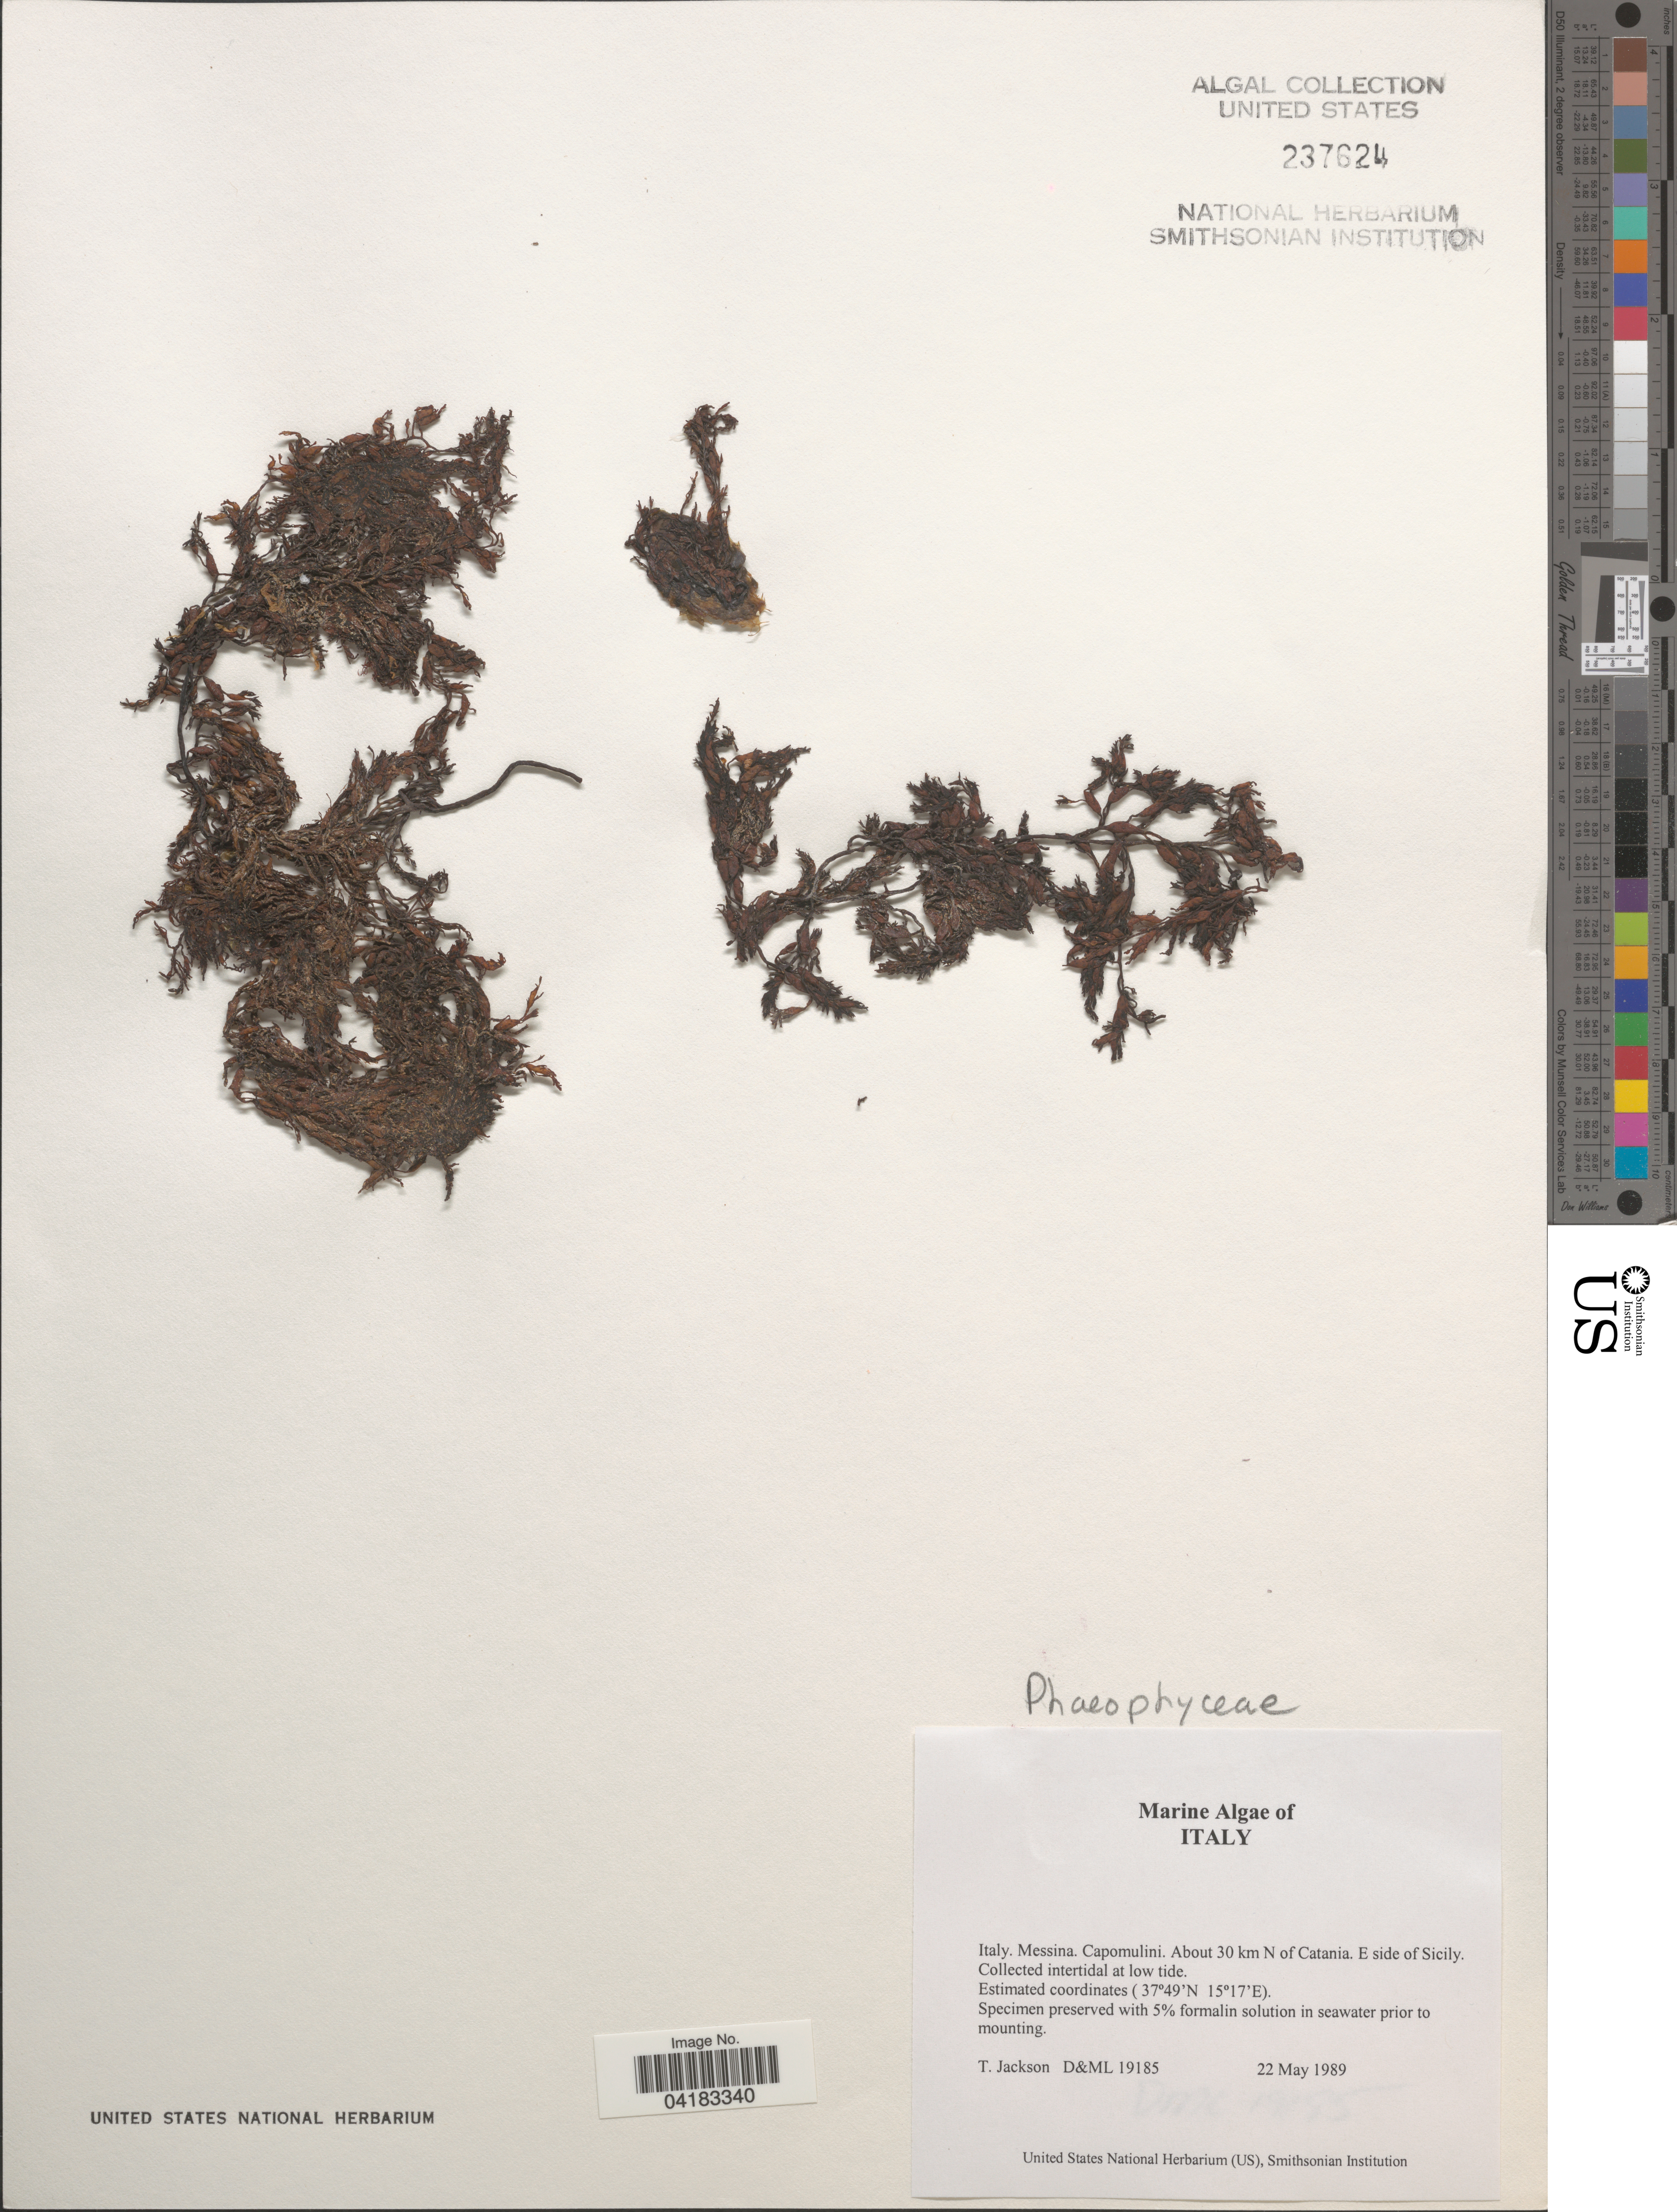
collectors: T. Jackson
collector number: D&ML19185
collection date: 1989-05-22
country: Italy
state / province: Siciliana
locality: Messina. Capomulini. About 30 km N of Catania. E side of Sicily.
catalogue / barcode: US 237624